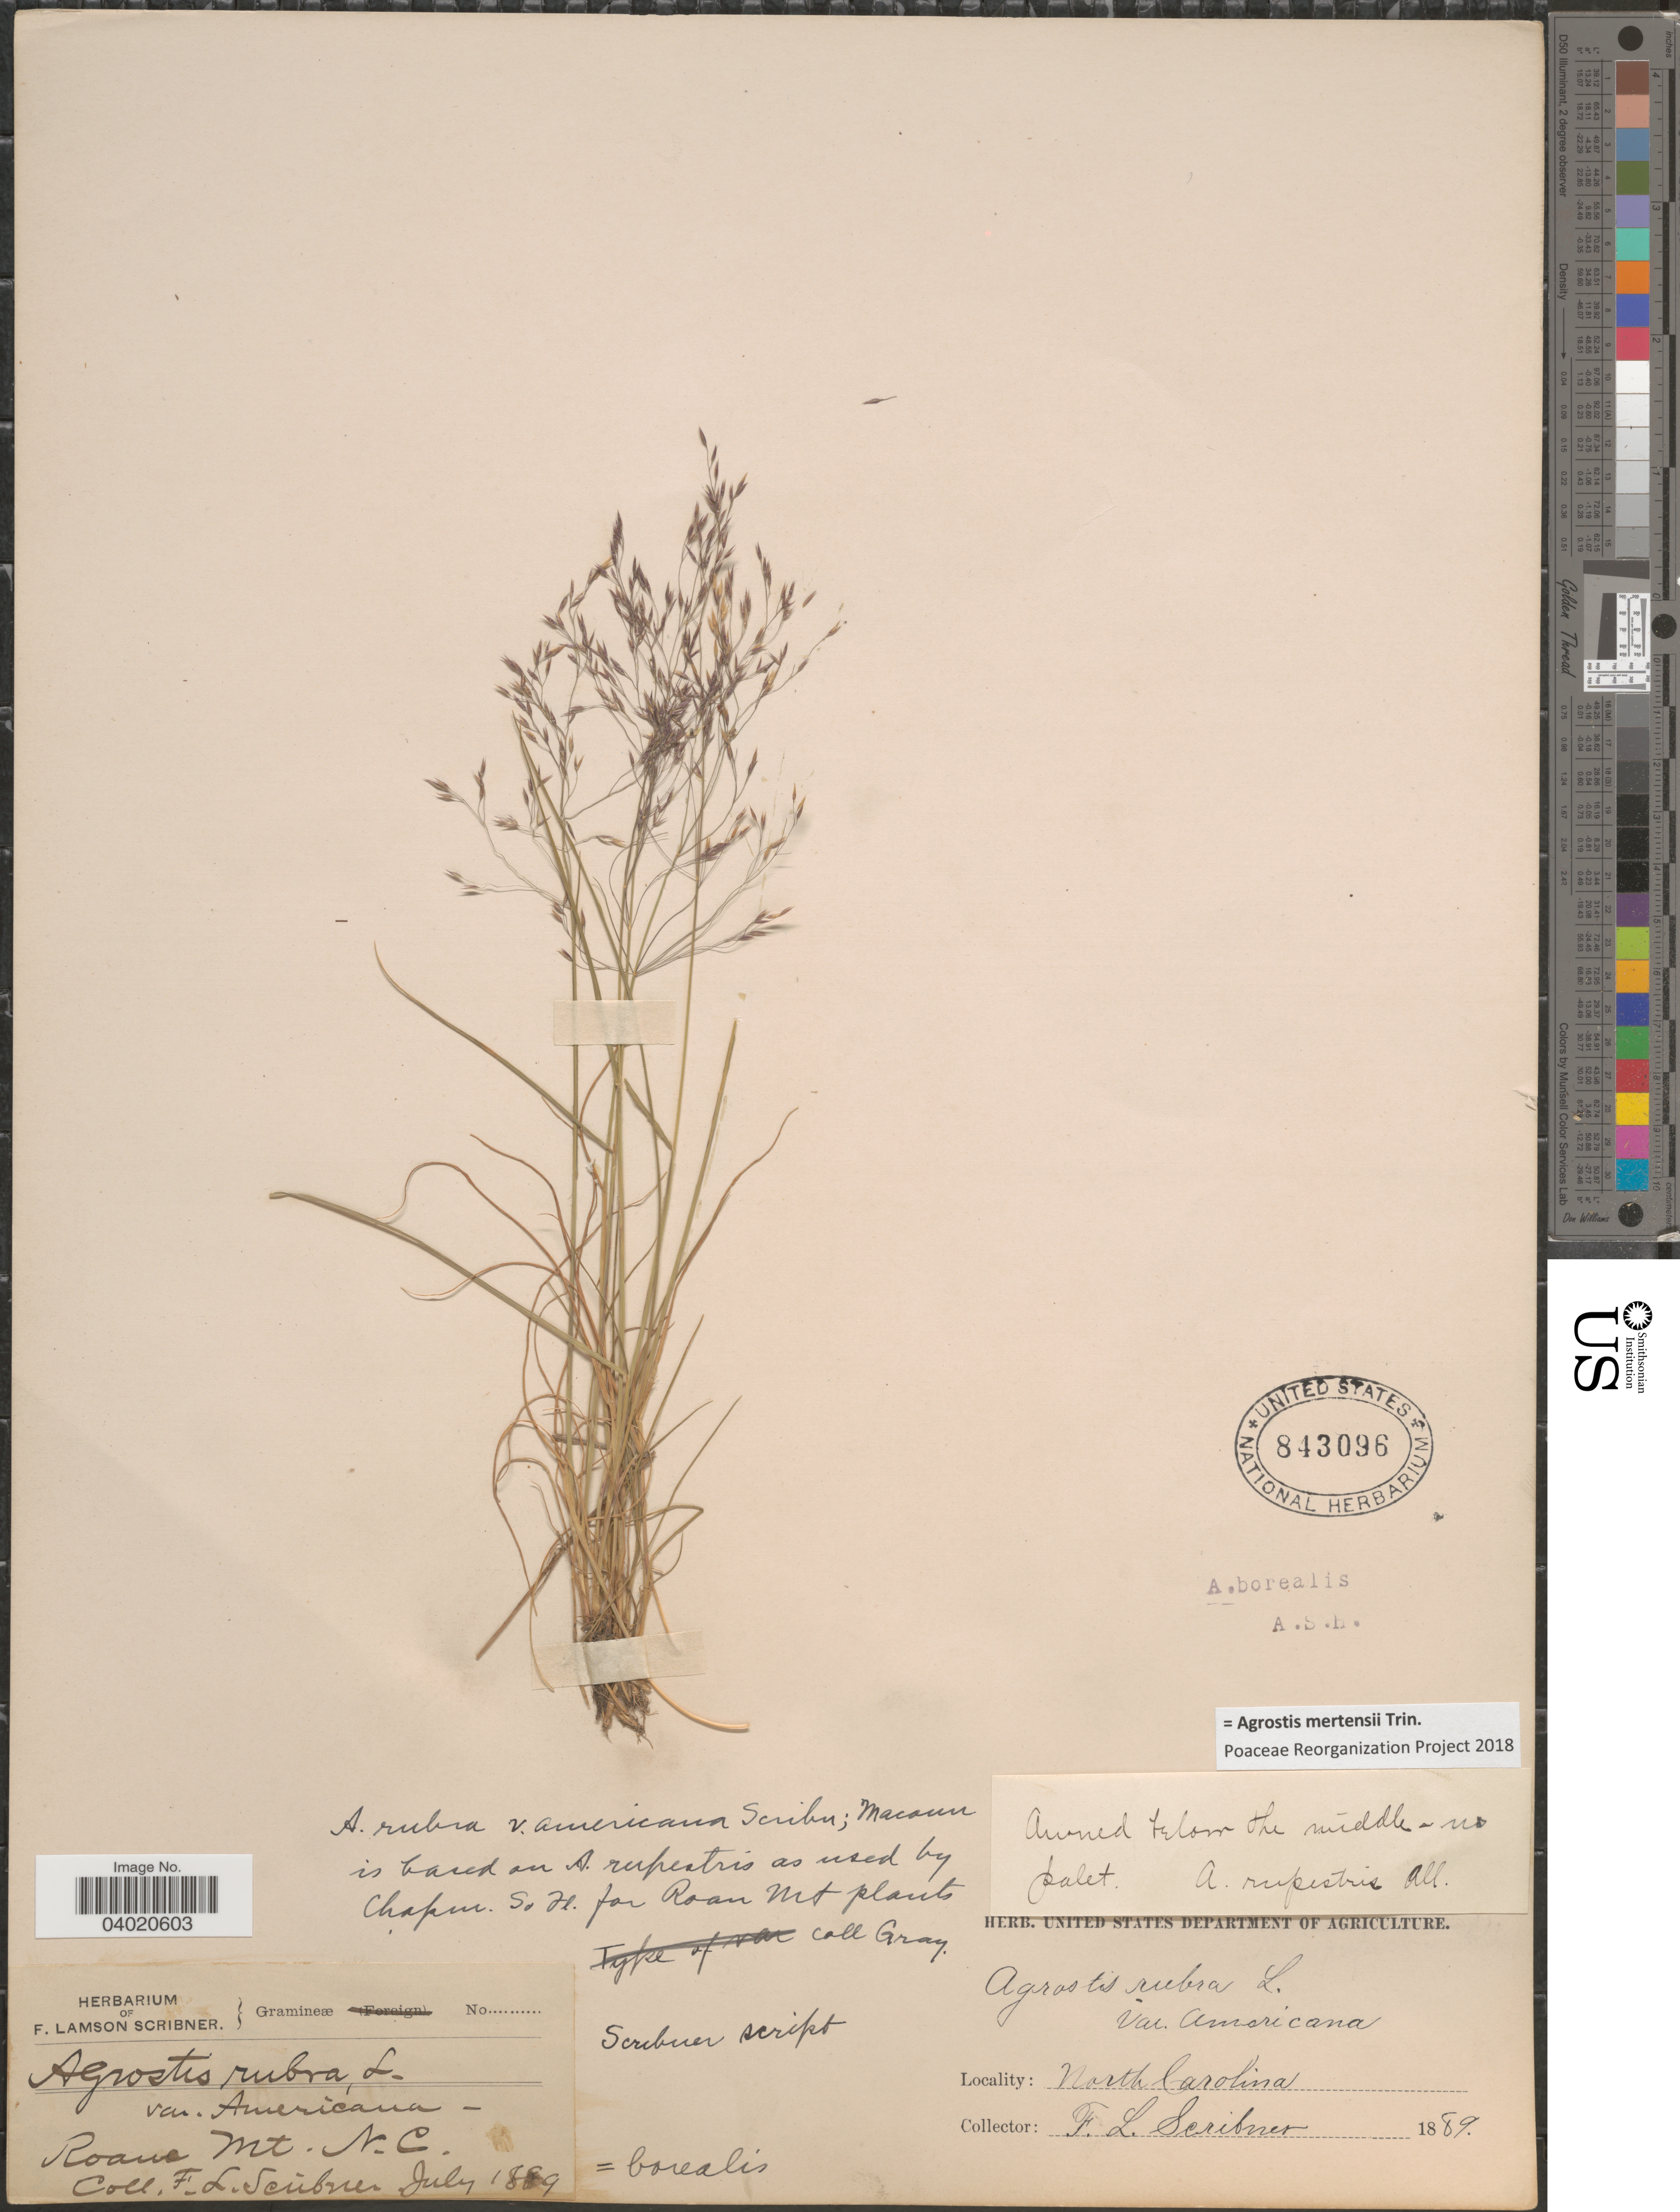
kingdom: Plantae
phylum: Tracheophyta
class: Liliopsida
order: Poales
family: Poaceae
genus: Agrostis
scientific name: Agrostis mertensii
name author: Trin.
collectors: F. Lamson-Scribner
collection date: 1889-07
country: United States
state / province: North Carolina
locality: Roane Mt.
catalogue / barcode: US 843096